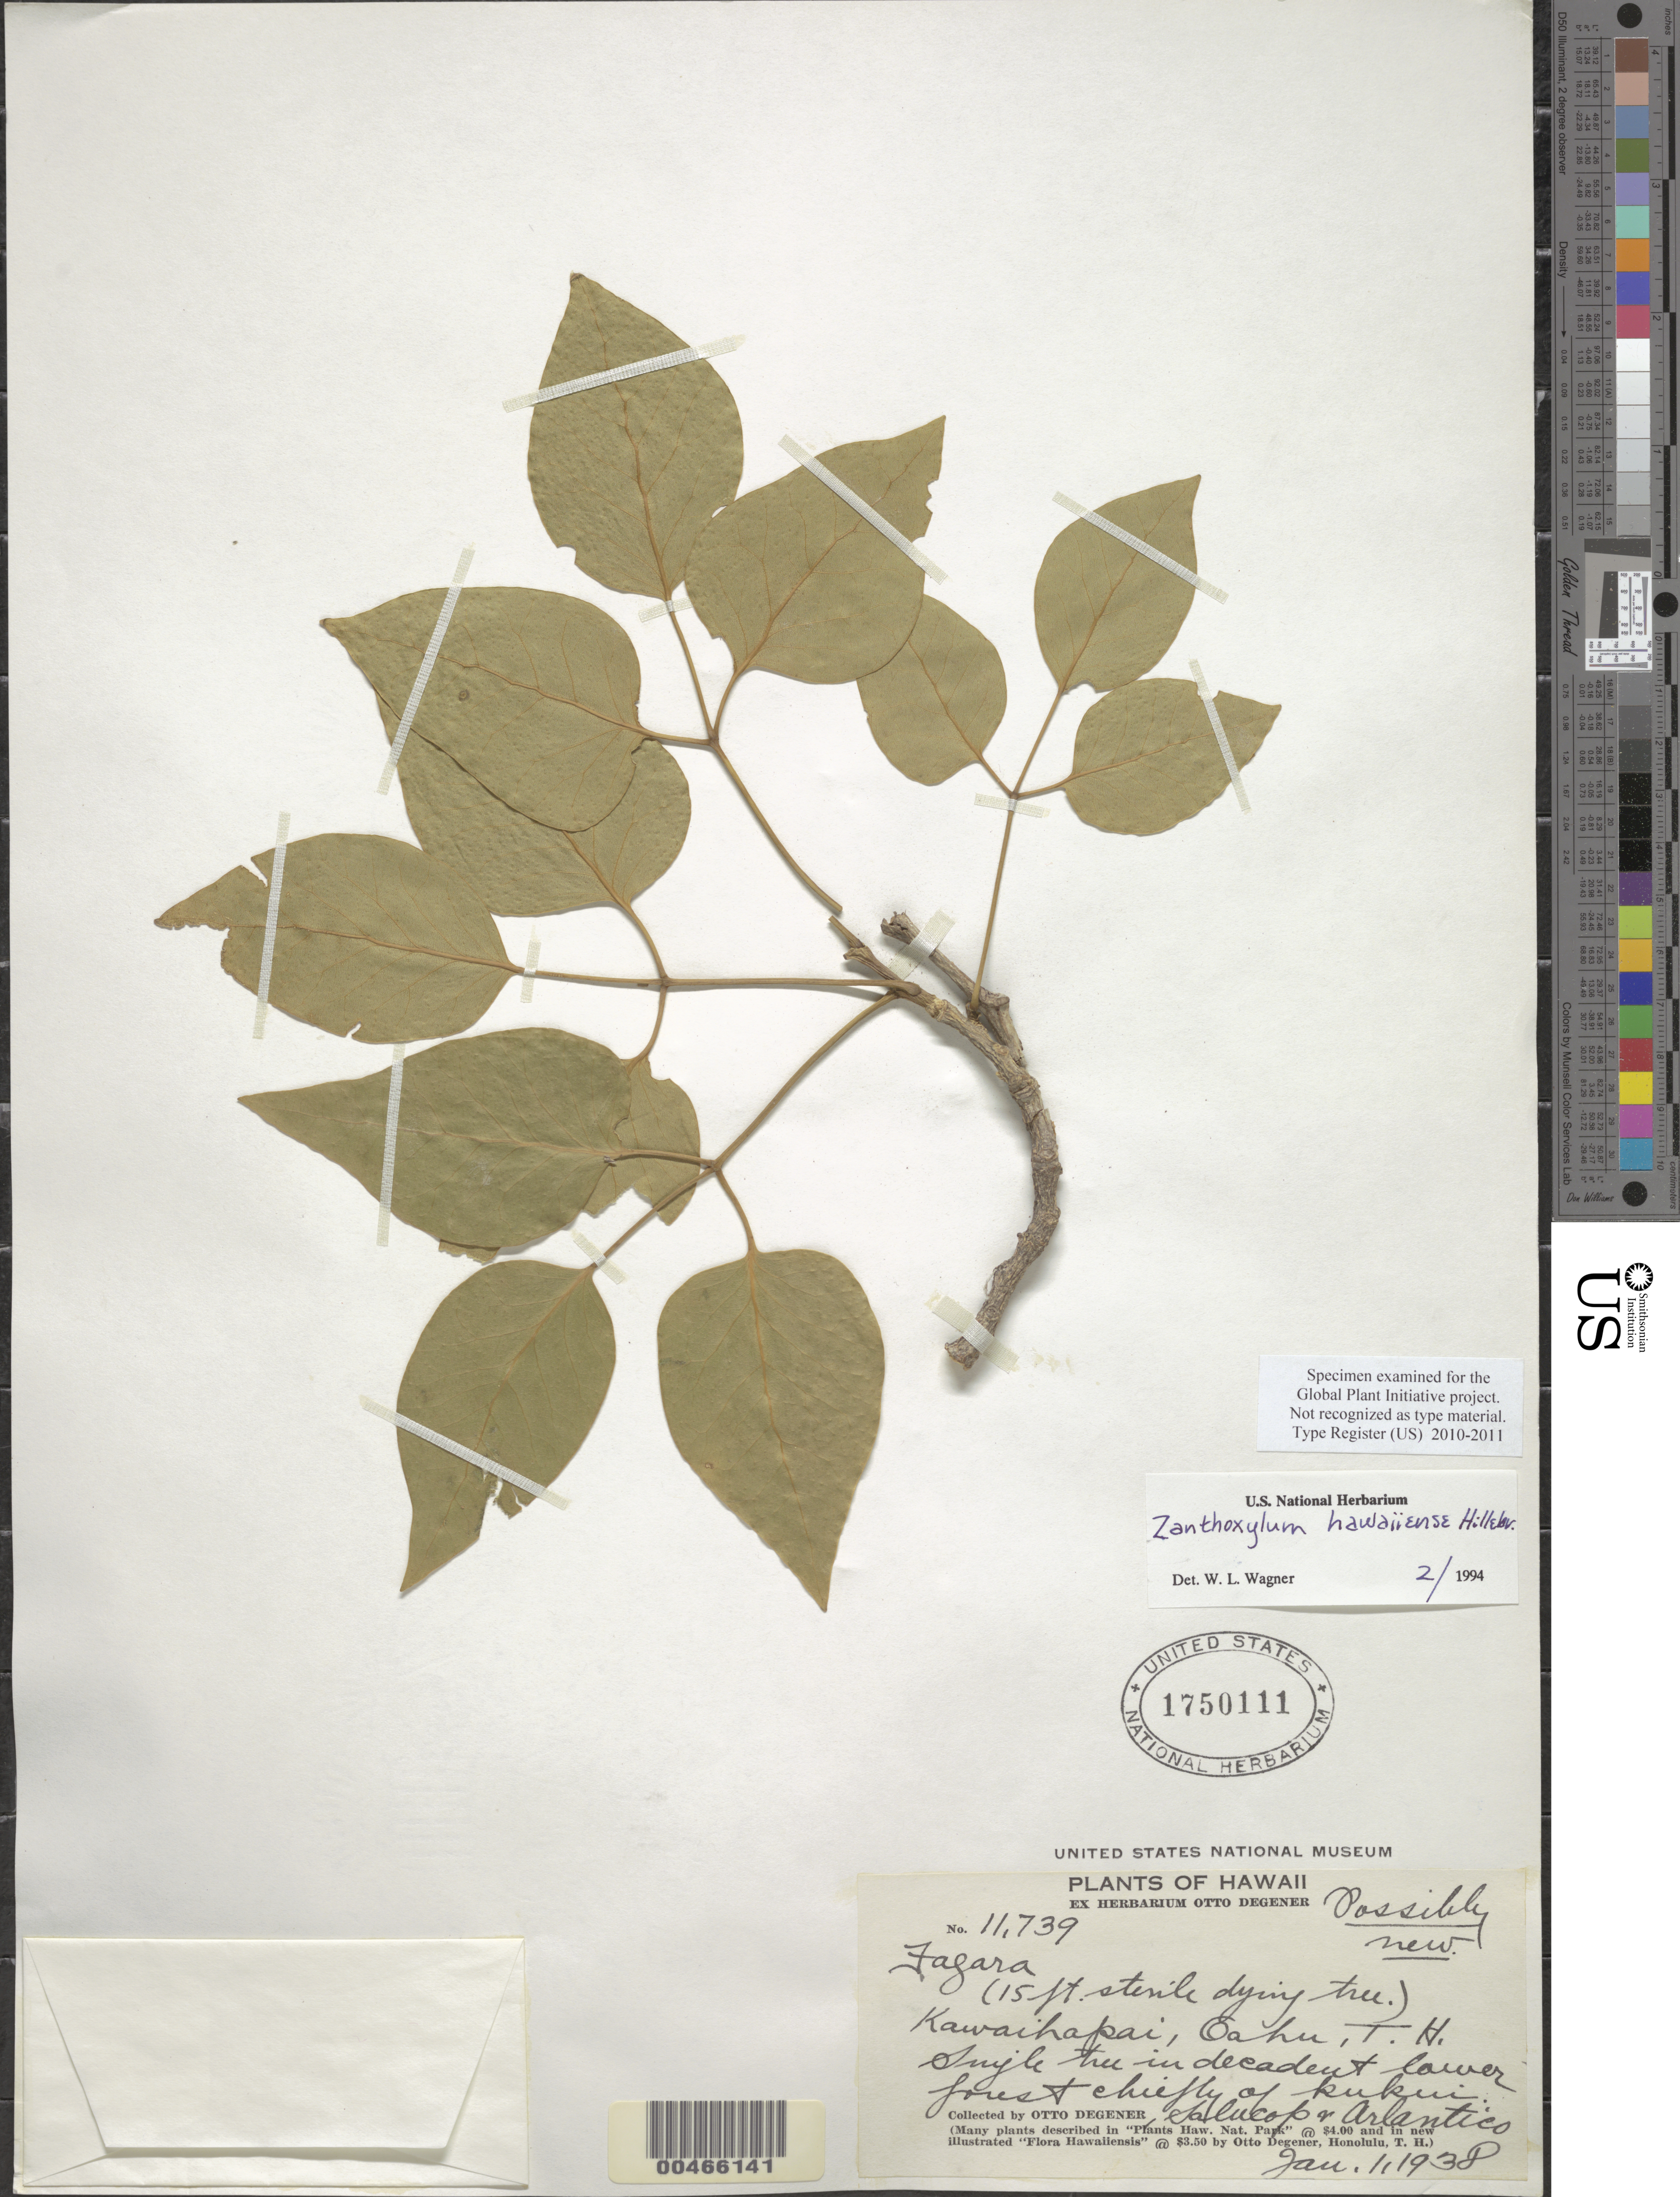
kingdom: Plantae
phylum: Tracheophyta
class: Magnoliopsida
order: Sapindales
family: Rutaceae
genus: Zanthoxylum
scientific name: Zanthoxylum hawaiiense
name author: Hillebr.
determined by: Wagner, W. L., (BOT), Smithsonian Institution - National Museum of Natural History (UNITED STATES)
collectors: O. Degener, -- Salucop & Arlantico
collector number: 11739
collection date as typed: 1 Jan 1938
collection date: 1938-01-01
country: United States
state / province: Hawaii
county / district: Honolulu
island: Oahu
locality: Kawaihapai.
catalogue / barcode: US 1750111